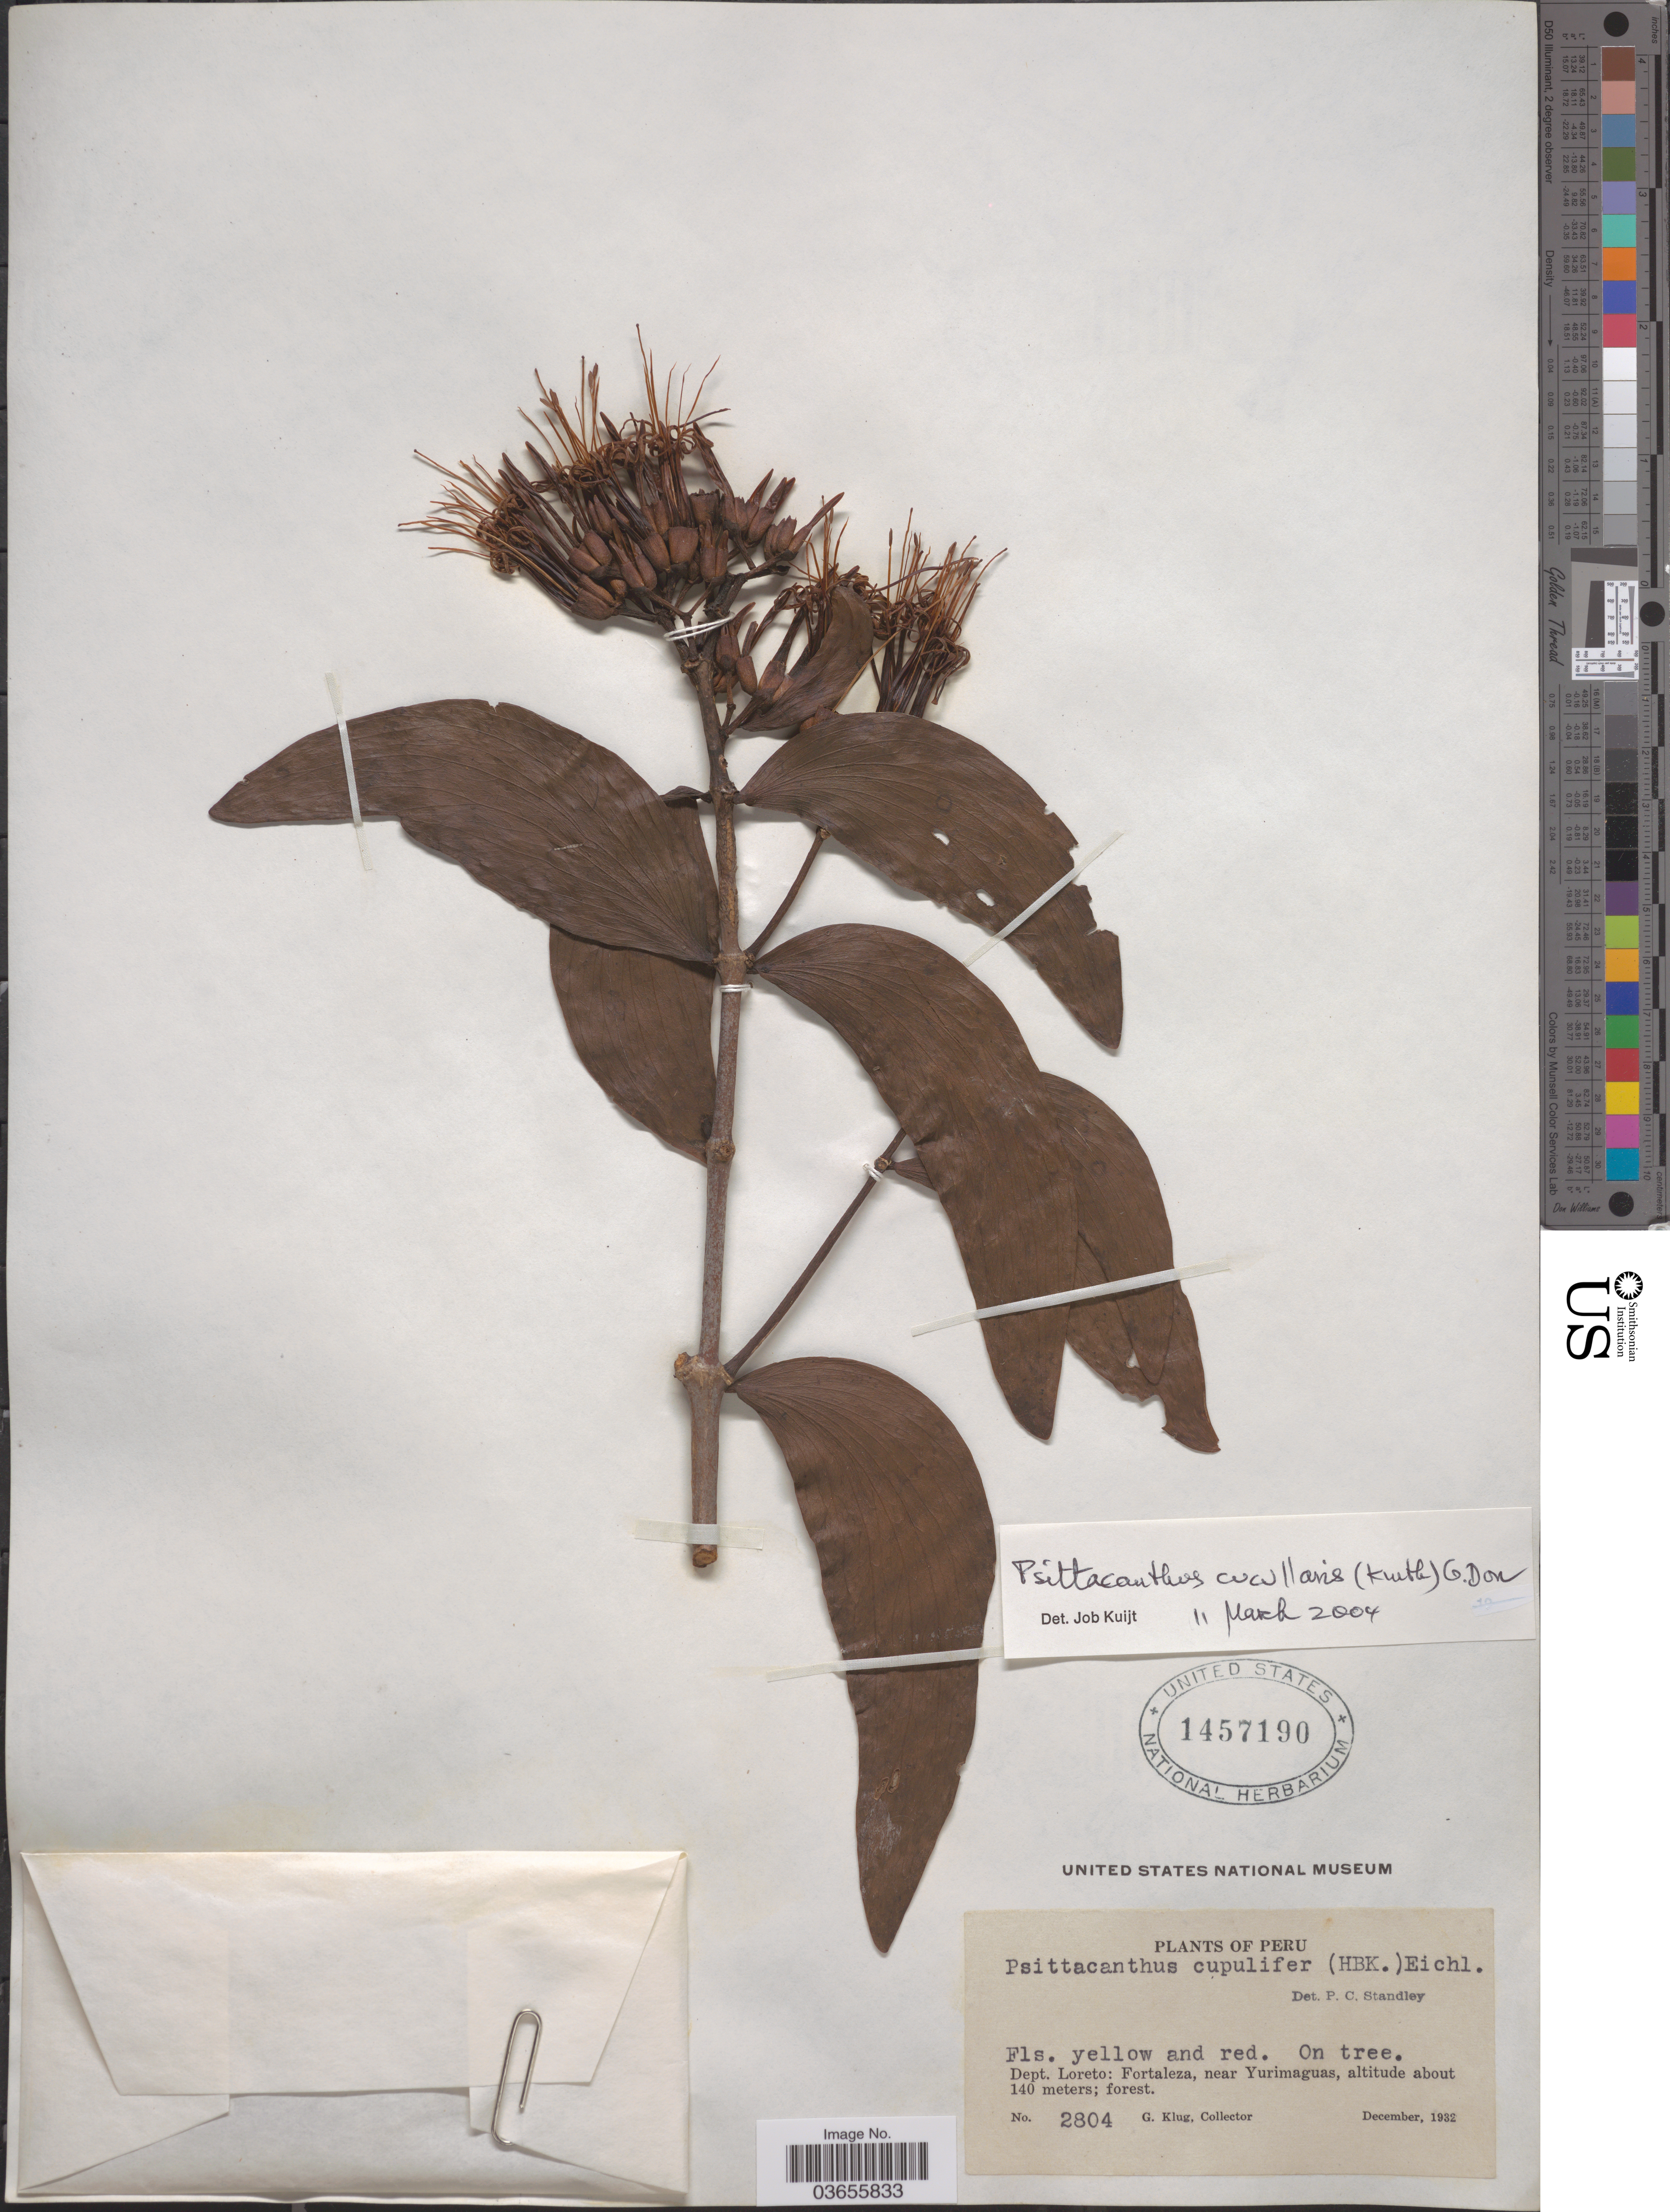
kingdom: Plantae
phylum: Tracheophyta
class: Magnoliopsida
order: Santalales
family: Loranthaceae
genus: Psittacanthus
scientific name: Psittacanthus cucullaris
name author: (Kunth) G. Don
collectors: G. Klug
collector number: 2804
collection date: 1932-12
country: Peru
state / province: Loreto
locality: Dept. Loreto: Fortaleza, near Yurimaguas.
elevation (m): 140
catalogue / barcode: US 1457190